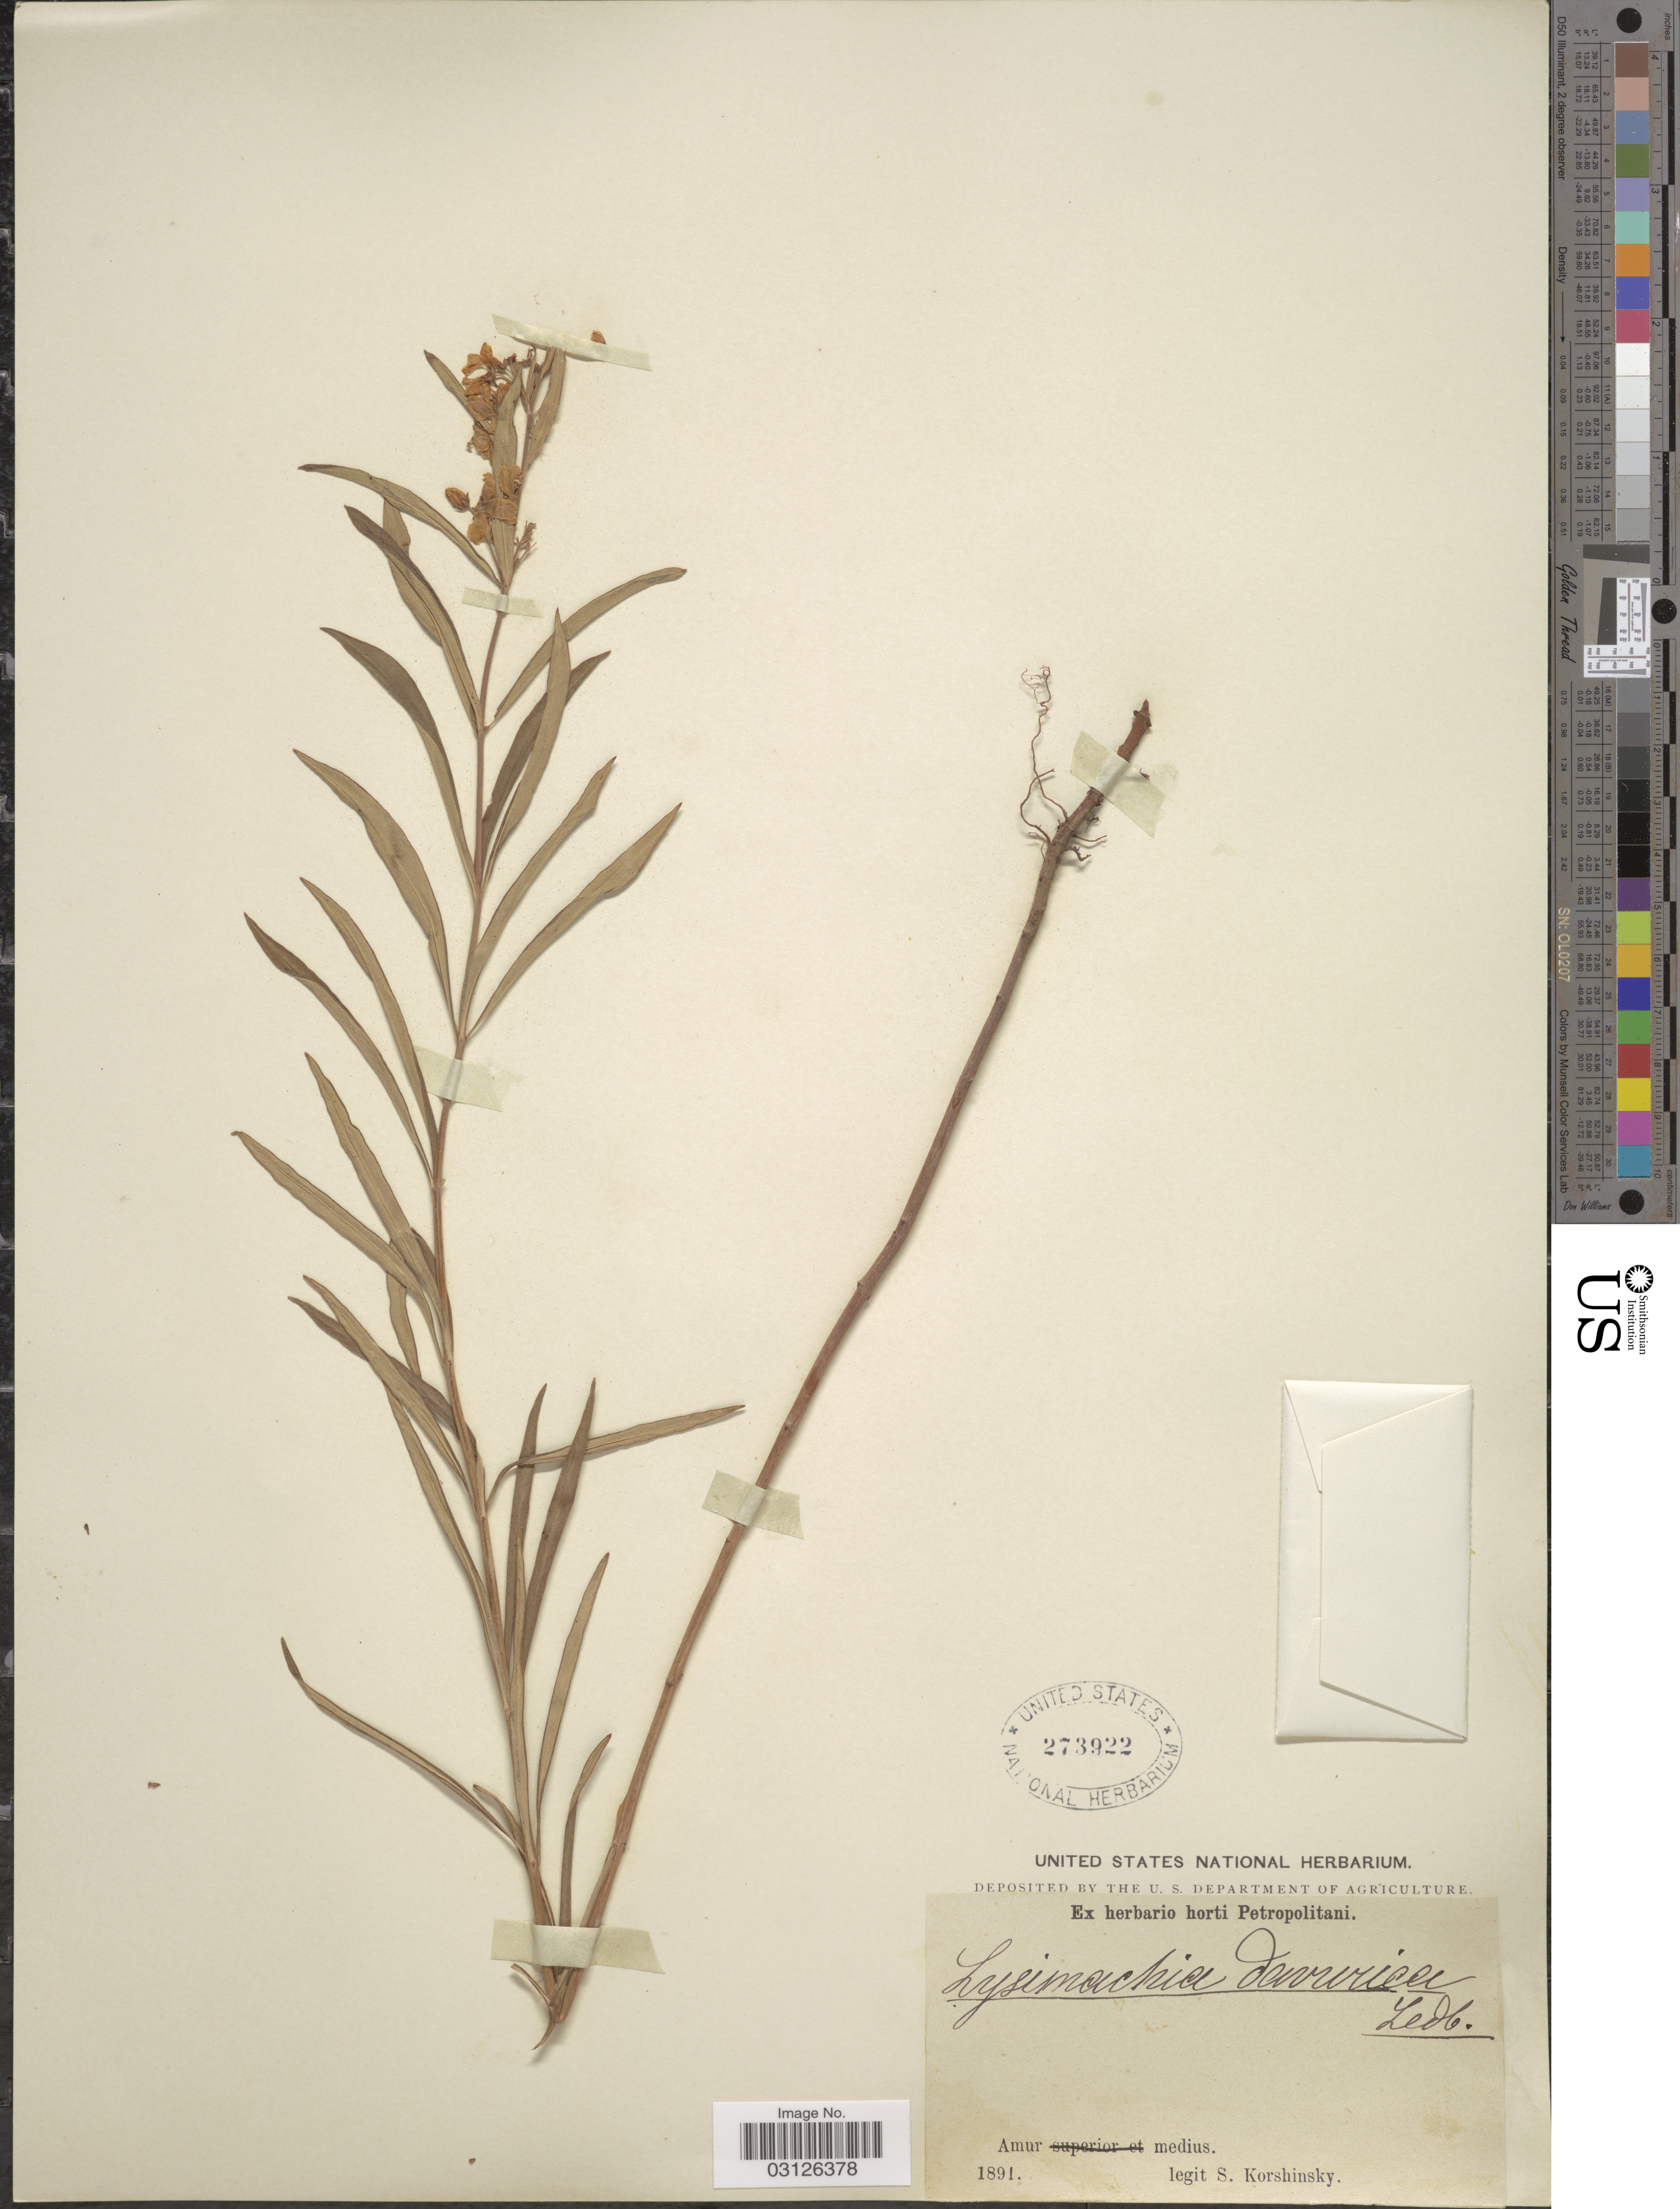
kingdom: Plantae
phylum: Tracheophyta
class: Magnoliopsida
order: Ericales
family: Primulaceae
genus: Lysimachia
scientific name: Lysimachia davurica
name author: Ledeb.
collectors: S. I. Korshinsky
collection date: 1891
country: Russian Federation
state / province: Amur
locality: Amur medius.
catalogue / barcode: US 273922